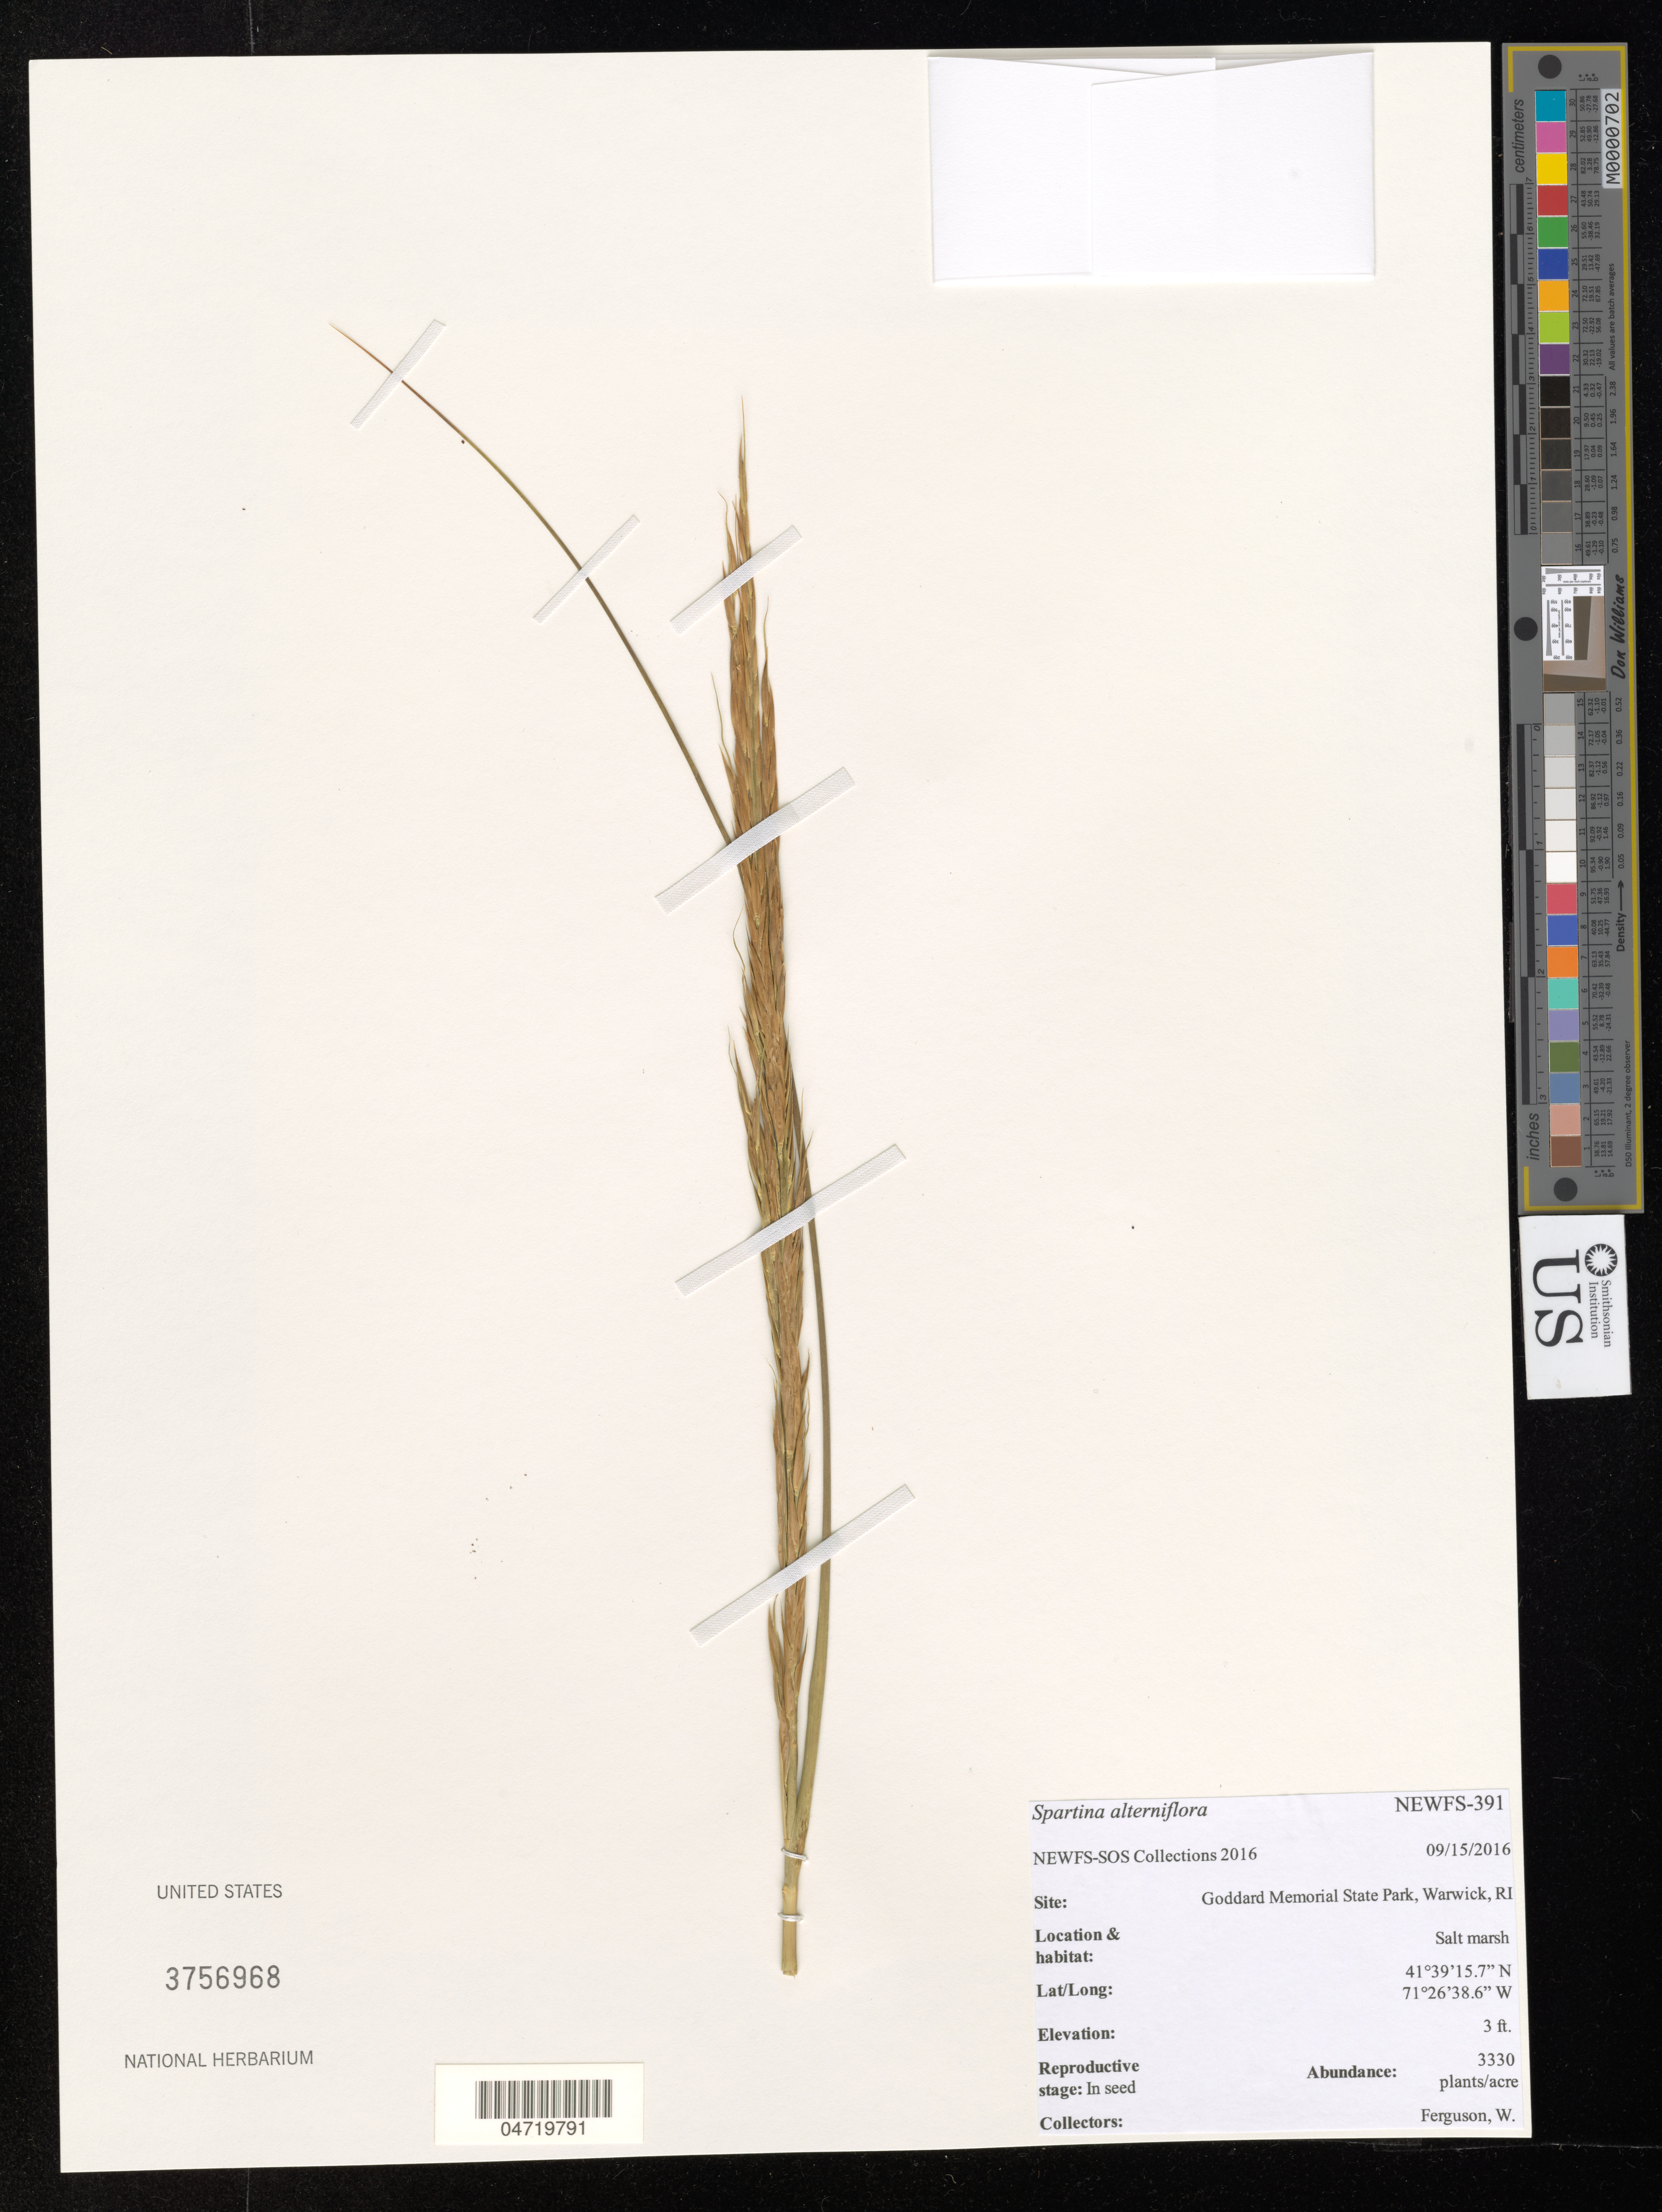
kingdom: Plantae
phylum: Tracheophyta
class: Liliopsida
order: Poales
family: Poaceae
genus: Spartina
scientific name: Spartina alterniflora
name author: Loisel.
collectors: W. Ferguson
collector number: NEWFS-391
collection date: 2016-09-15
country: United States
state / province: Rhode Island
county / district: Kent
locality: Goddard Memorial SP, Warwick, salt marsh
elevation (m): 1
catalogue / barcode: US 3756968